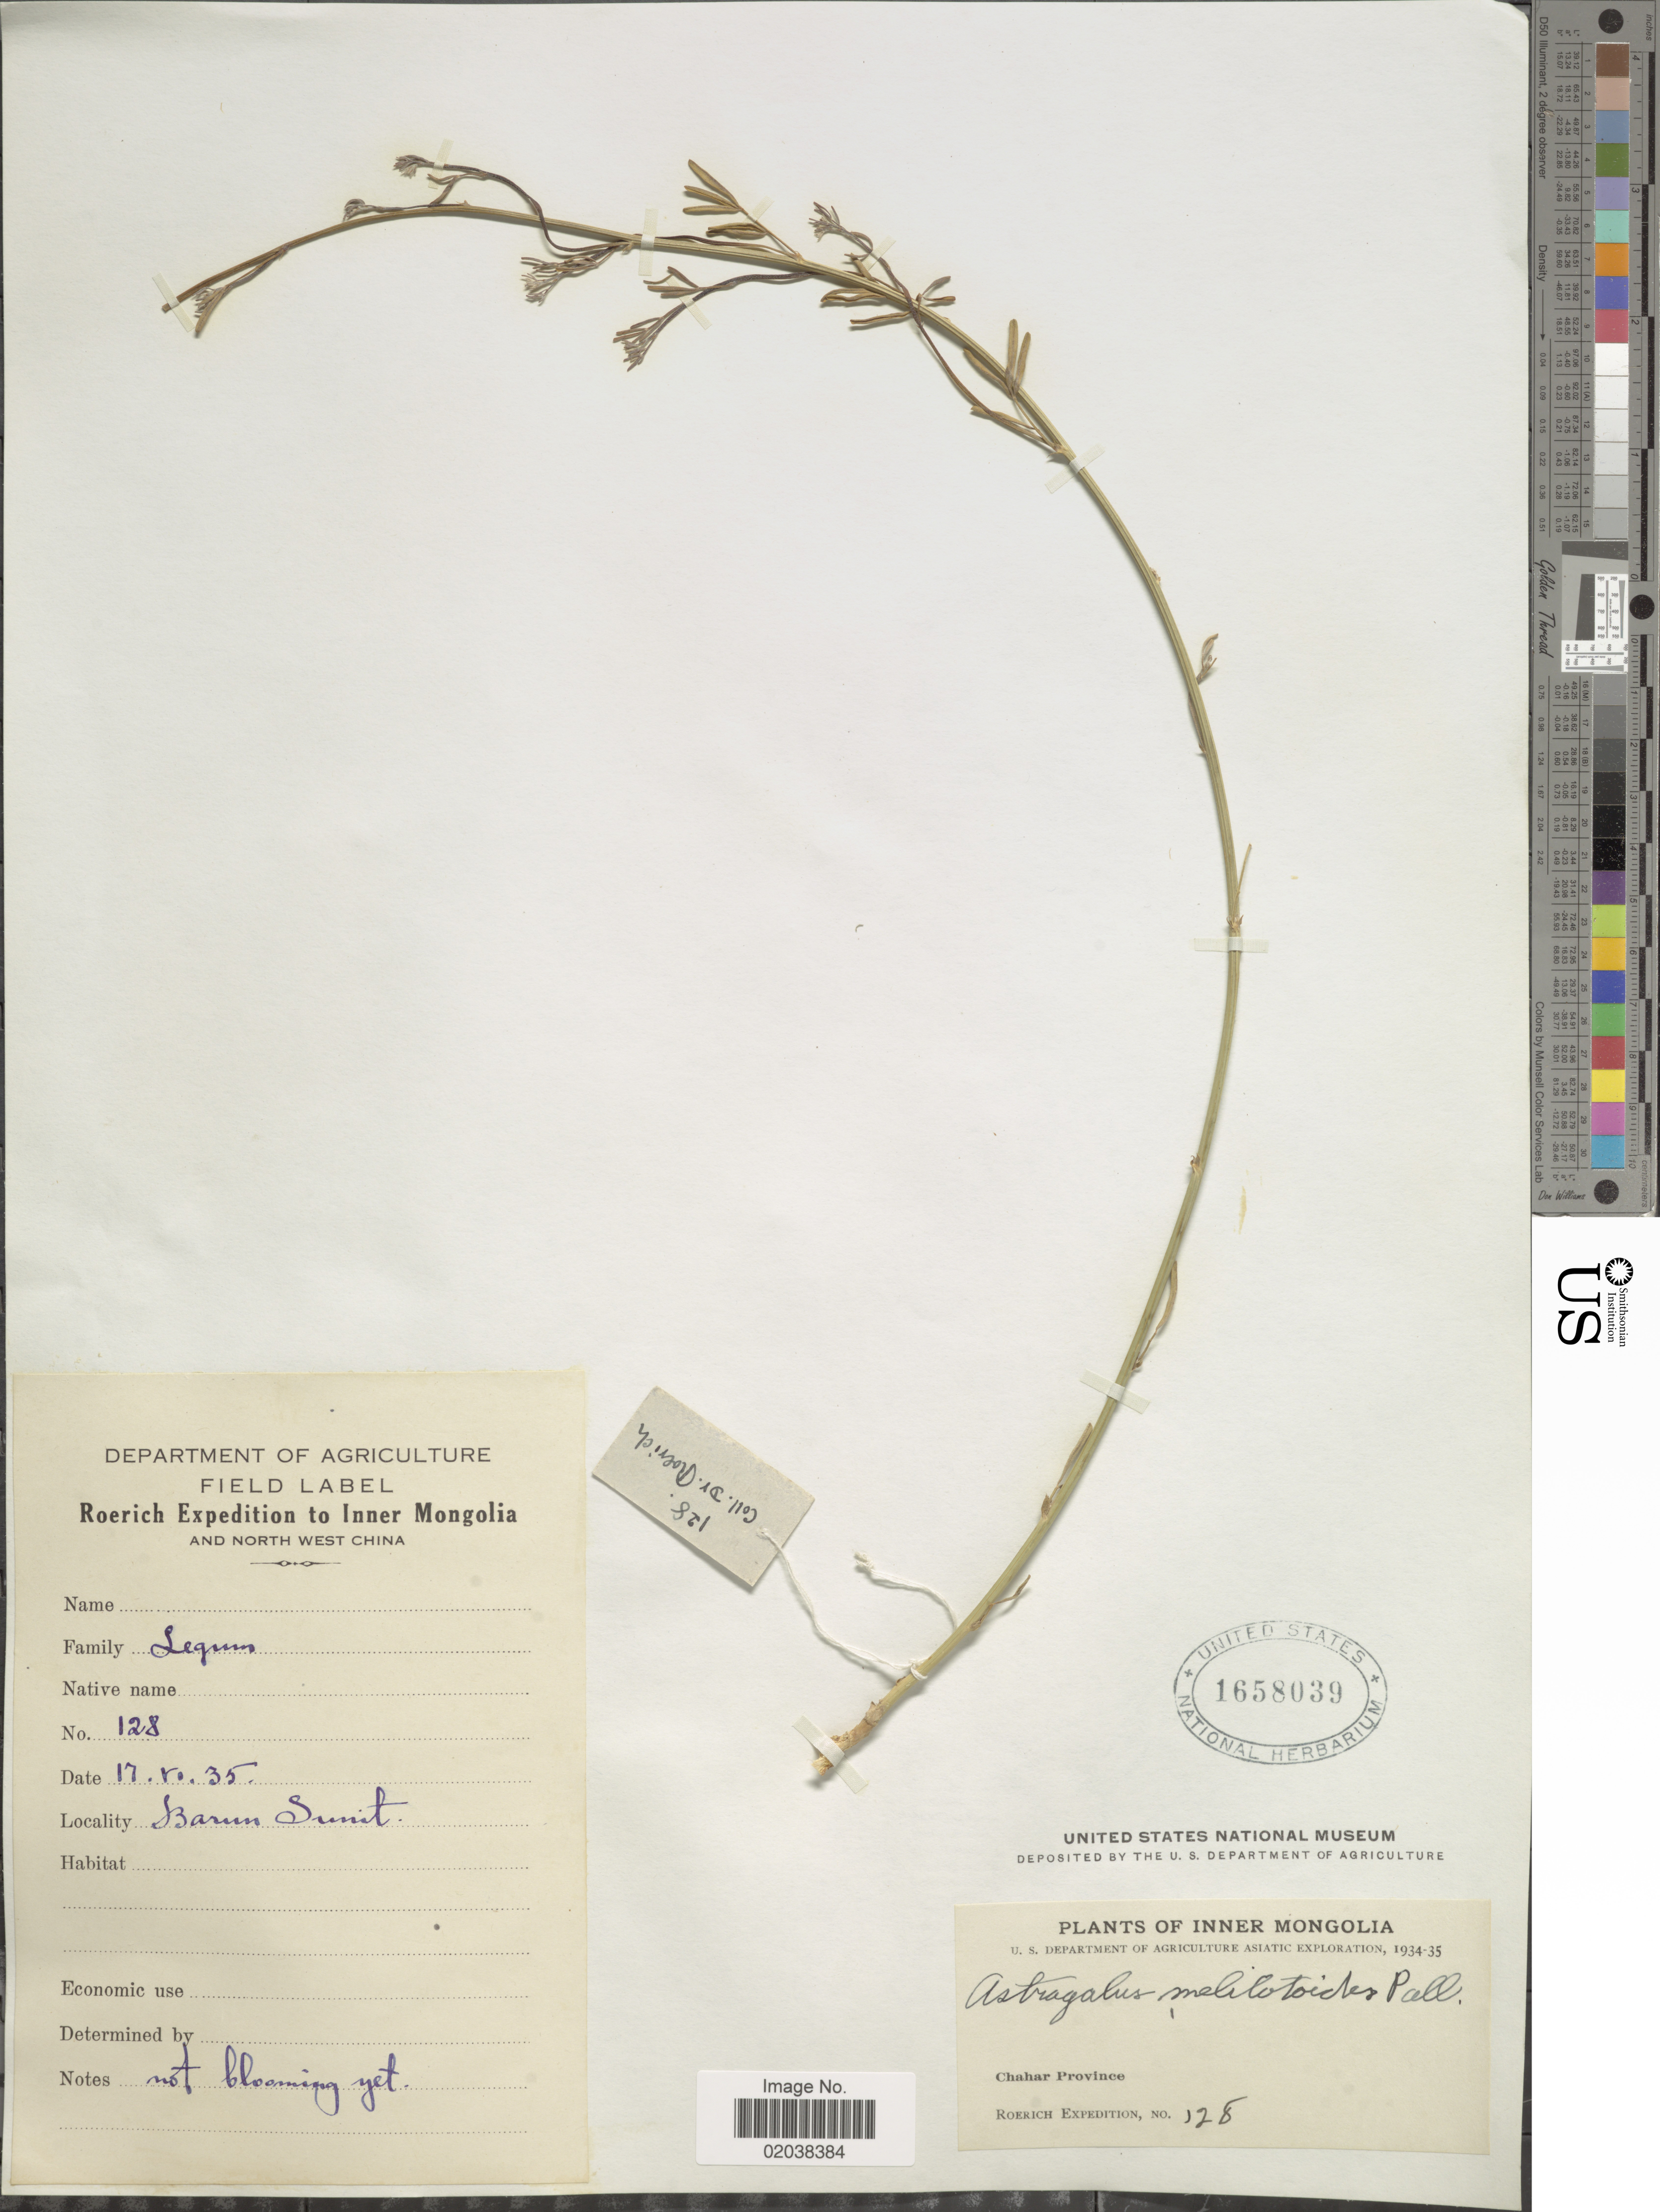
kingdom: Plantae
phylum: Tracheophyta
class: Magnoliopsida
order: Fabales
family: Fabaceae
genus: Astragalus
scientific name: Astragalus melilotoides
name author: Pall.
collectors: Roerich Expedition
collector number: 128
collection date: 1935-06-17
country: China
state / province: Nei Monggol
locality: Inner Mongolia. Barun Summit. Chahar Province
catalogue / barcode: US 1658039